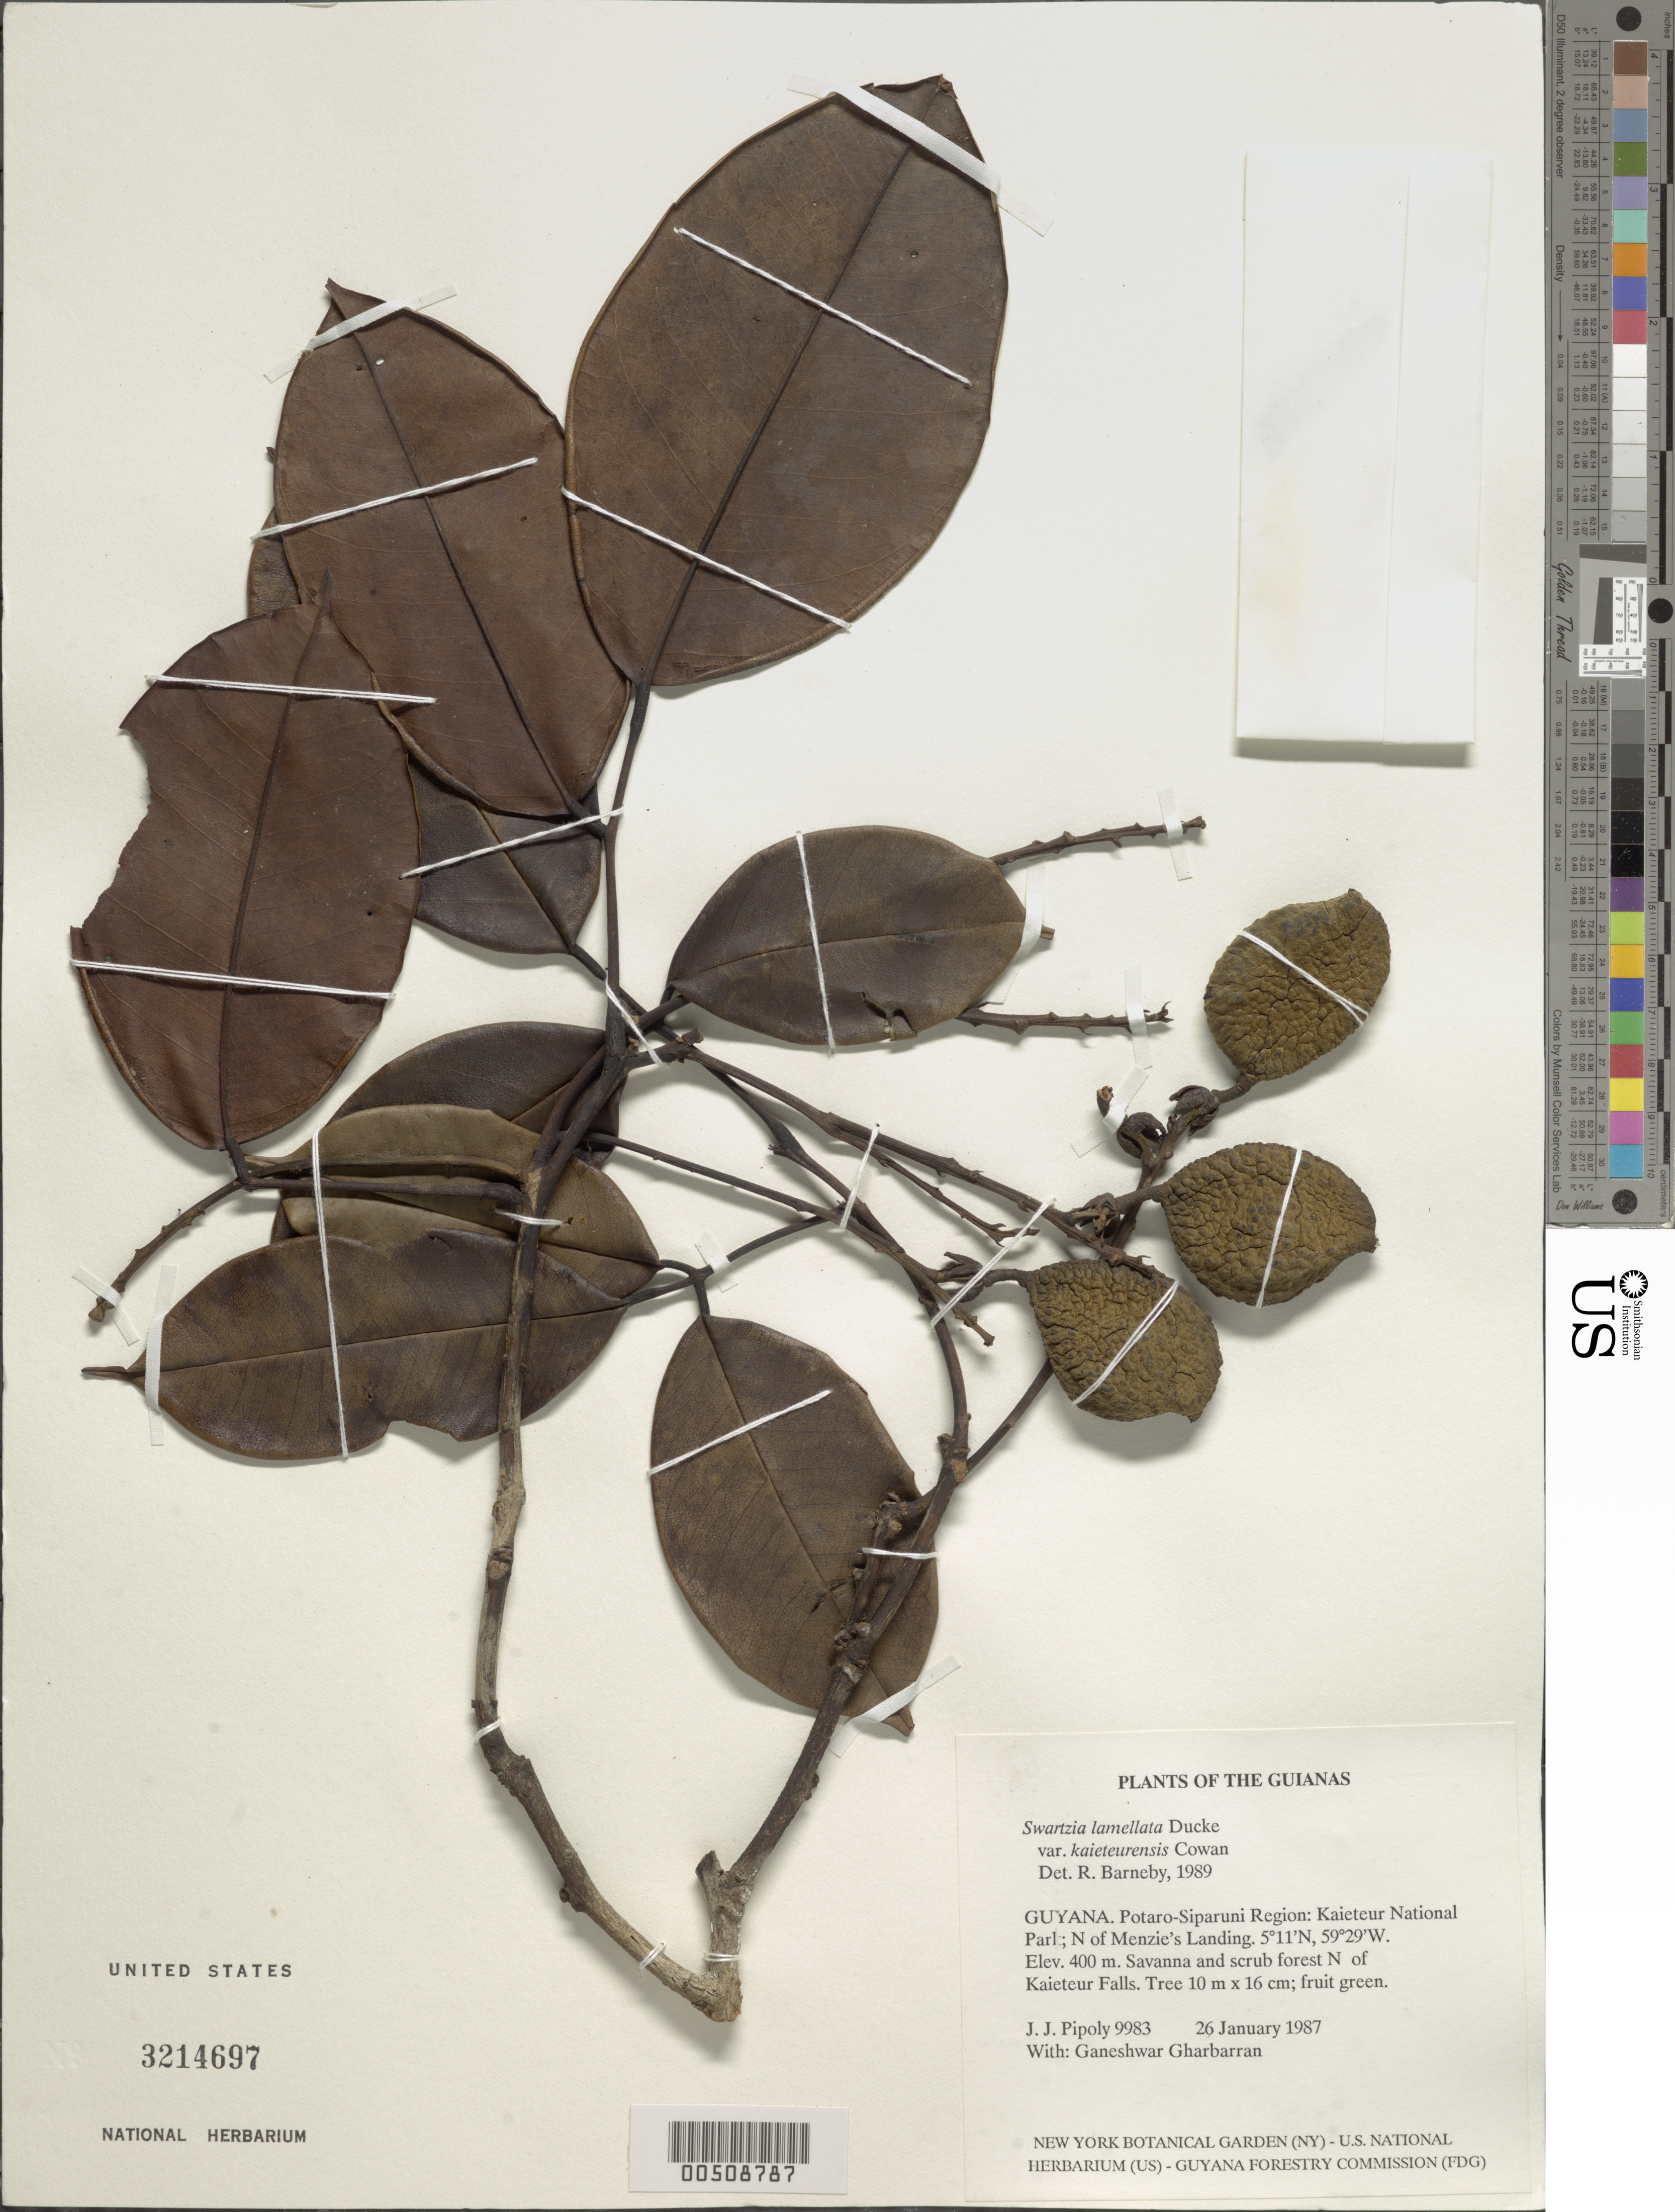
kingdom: Plantae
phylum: Tracheophyta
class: Magnoliopsida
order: Fabales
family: Fabaceae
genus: Swartzia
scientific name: Swartzia lamellata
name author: Ducke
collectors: J. J. Pipoly & G. Gharbarran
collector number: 9983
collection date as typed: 26 Jan 1987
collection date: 1987-01-26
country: Guyana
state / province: Potaro-Siparuni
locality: Kaieteur national park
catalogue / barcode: US 3214697